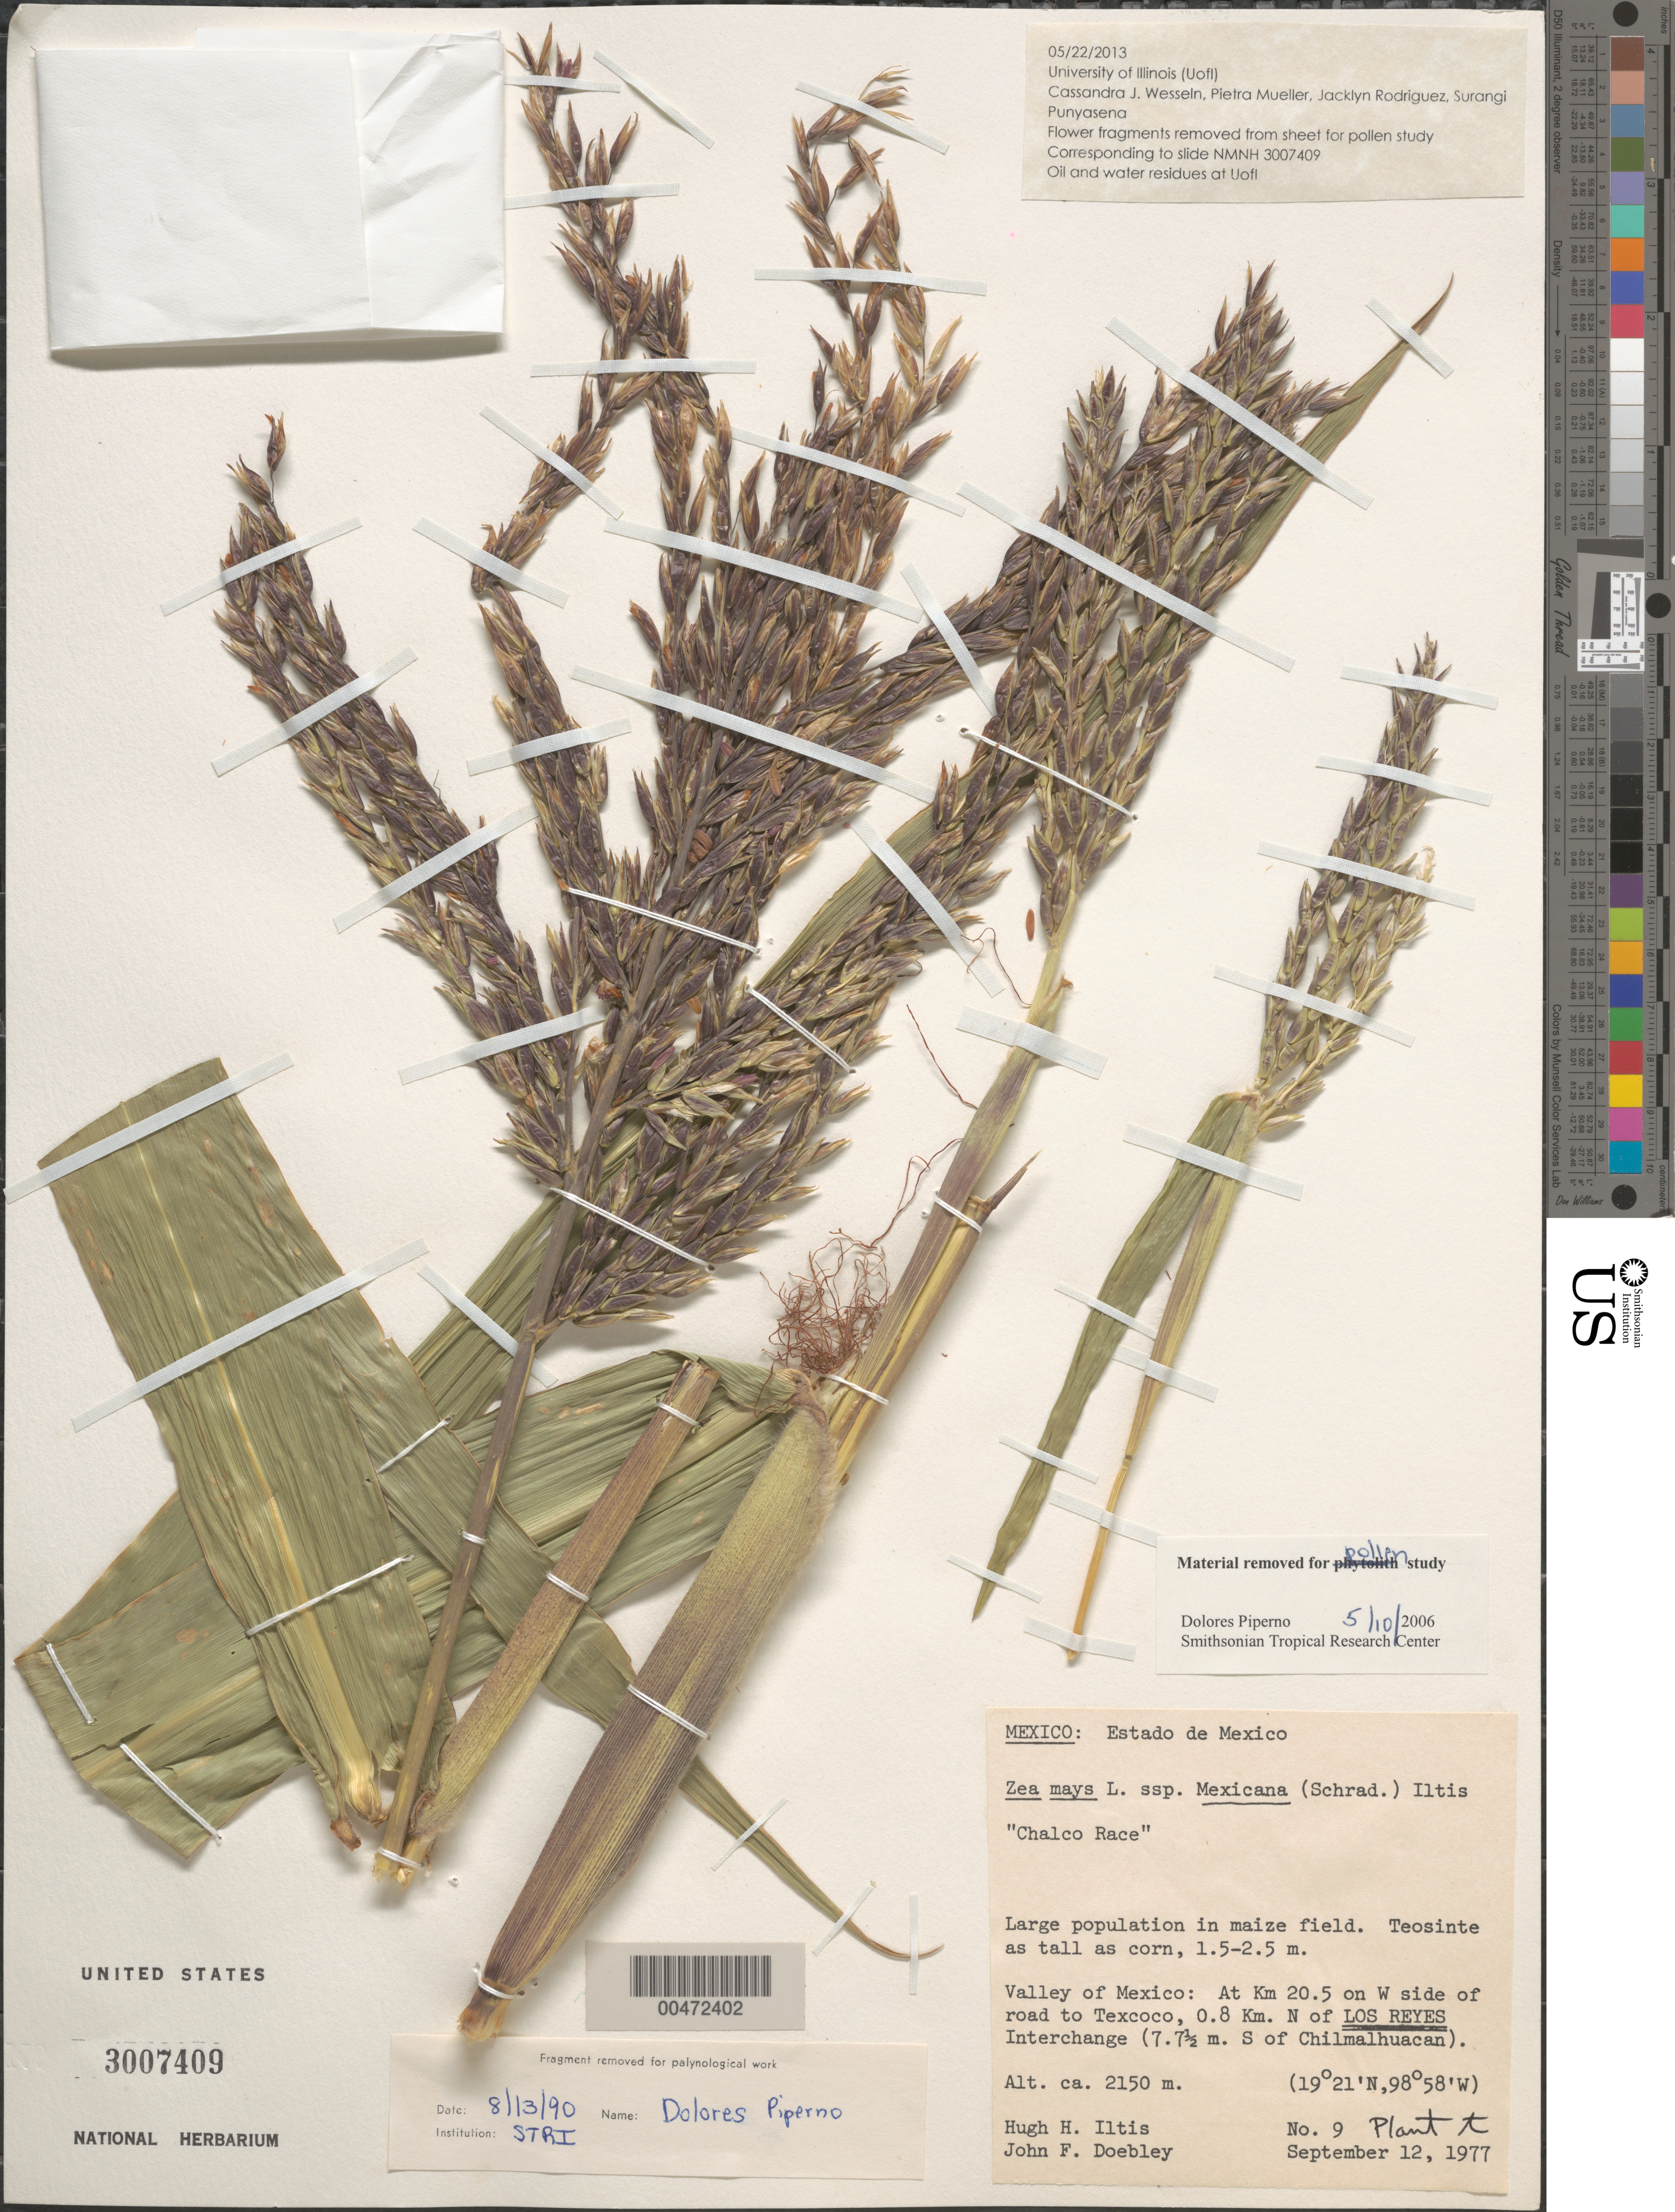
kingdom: Plantae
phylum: Tracheophyta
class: Liliopsida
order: Poales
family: Poaceae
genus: Zea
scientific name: Zea mays subsp. mexicana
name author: (Schrad.) Iltis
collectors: H. H. Iltis & J. F. Doebley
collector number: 9T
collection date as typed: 12 Sep 1977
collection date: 1977-09-12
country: Mexico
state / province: México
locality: Valley of Mexico, at Km 20.5 on W side of rd to Texcoco, 0.8 km N of Los Reyes Interchange (7-7.5 or 7.75 m S of Chilmalhuacan)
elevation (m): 2150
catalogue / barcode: US 3007409